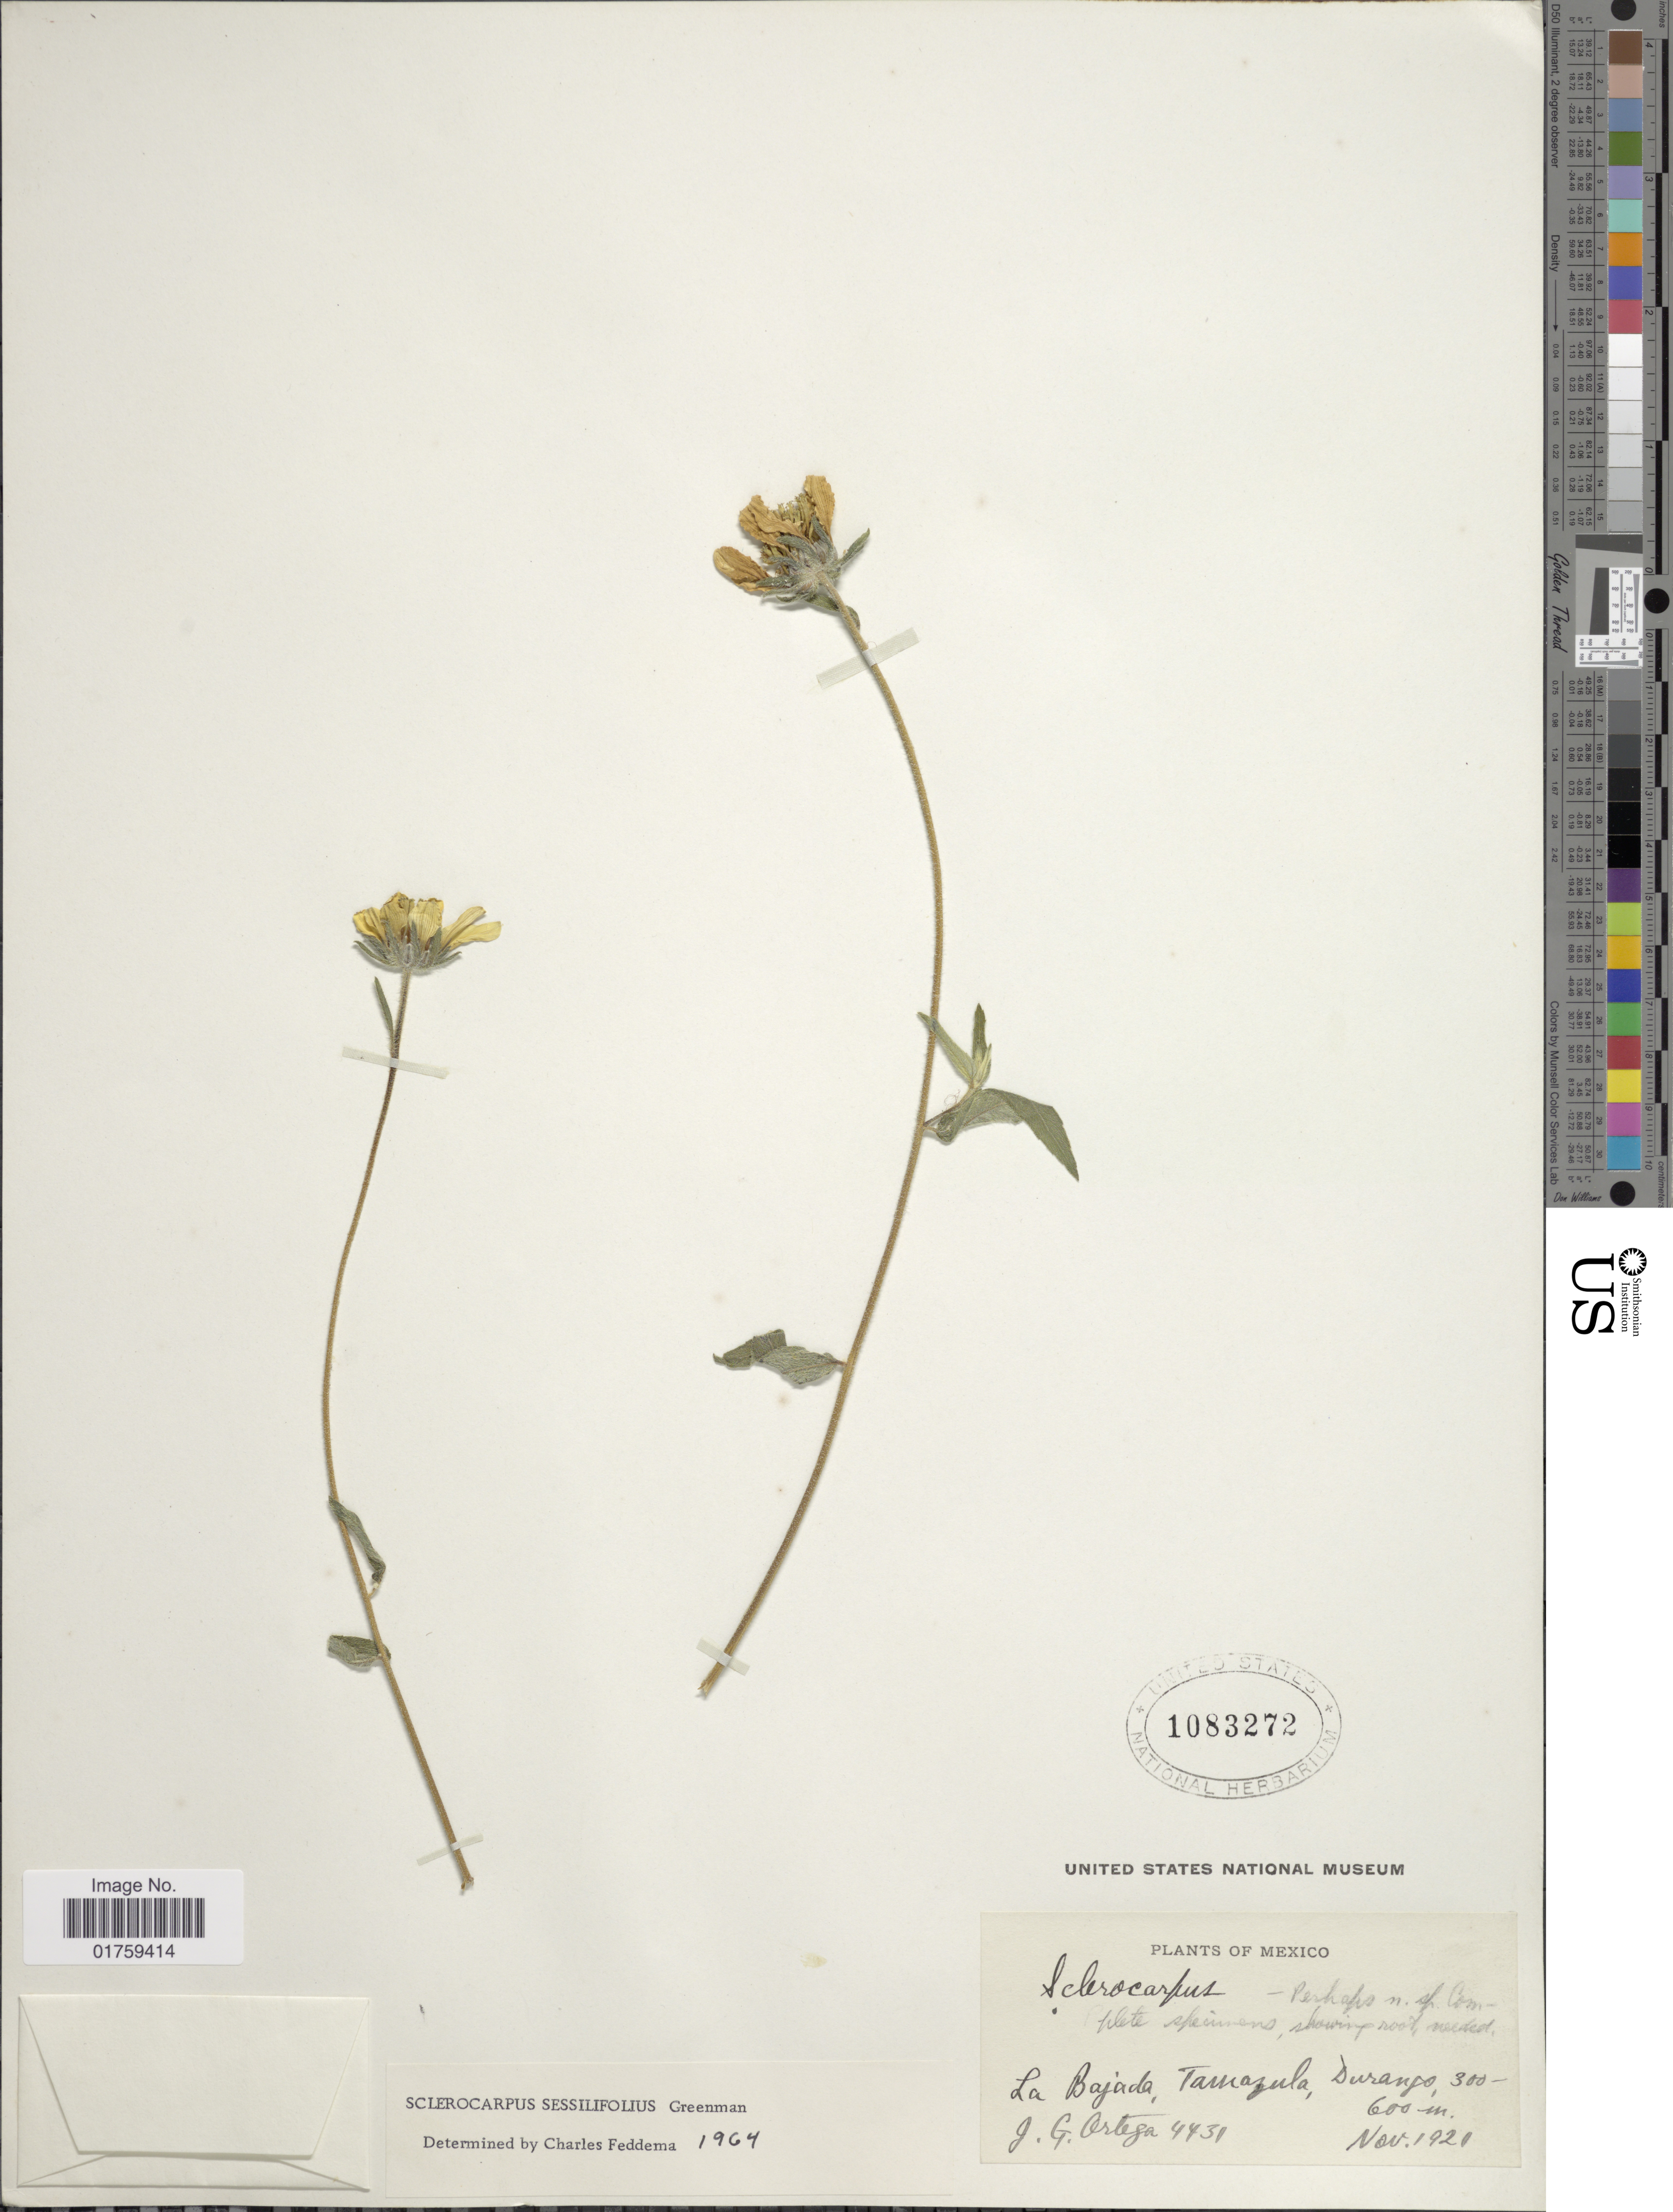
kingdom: Plantae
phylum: Tracheophyta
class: Magnoliopsida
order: Asterales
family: Asteraceae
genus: Sclerocarpus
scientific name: Sclerocarpus sessilifolius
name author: Greenm.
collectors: J. Ortega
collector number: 4431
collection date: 1921-11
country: Mexico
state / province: Durango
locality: La Bajada, Tamazula, Durango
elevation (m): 300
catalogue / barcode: US 1083272